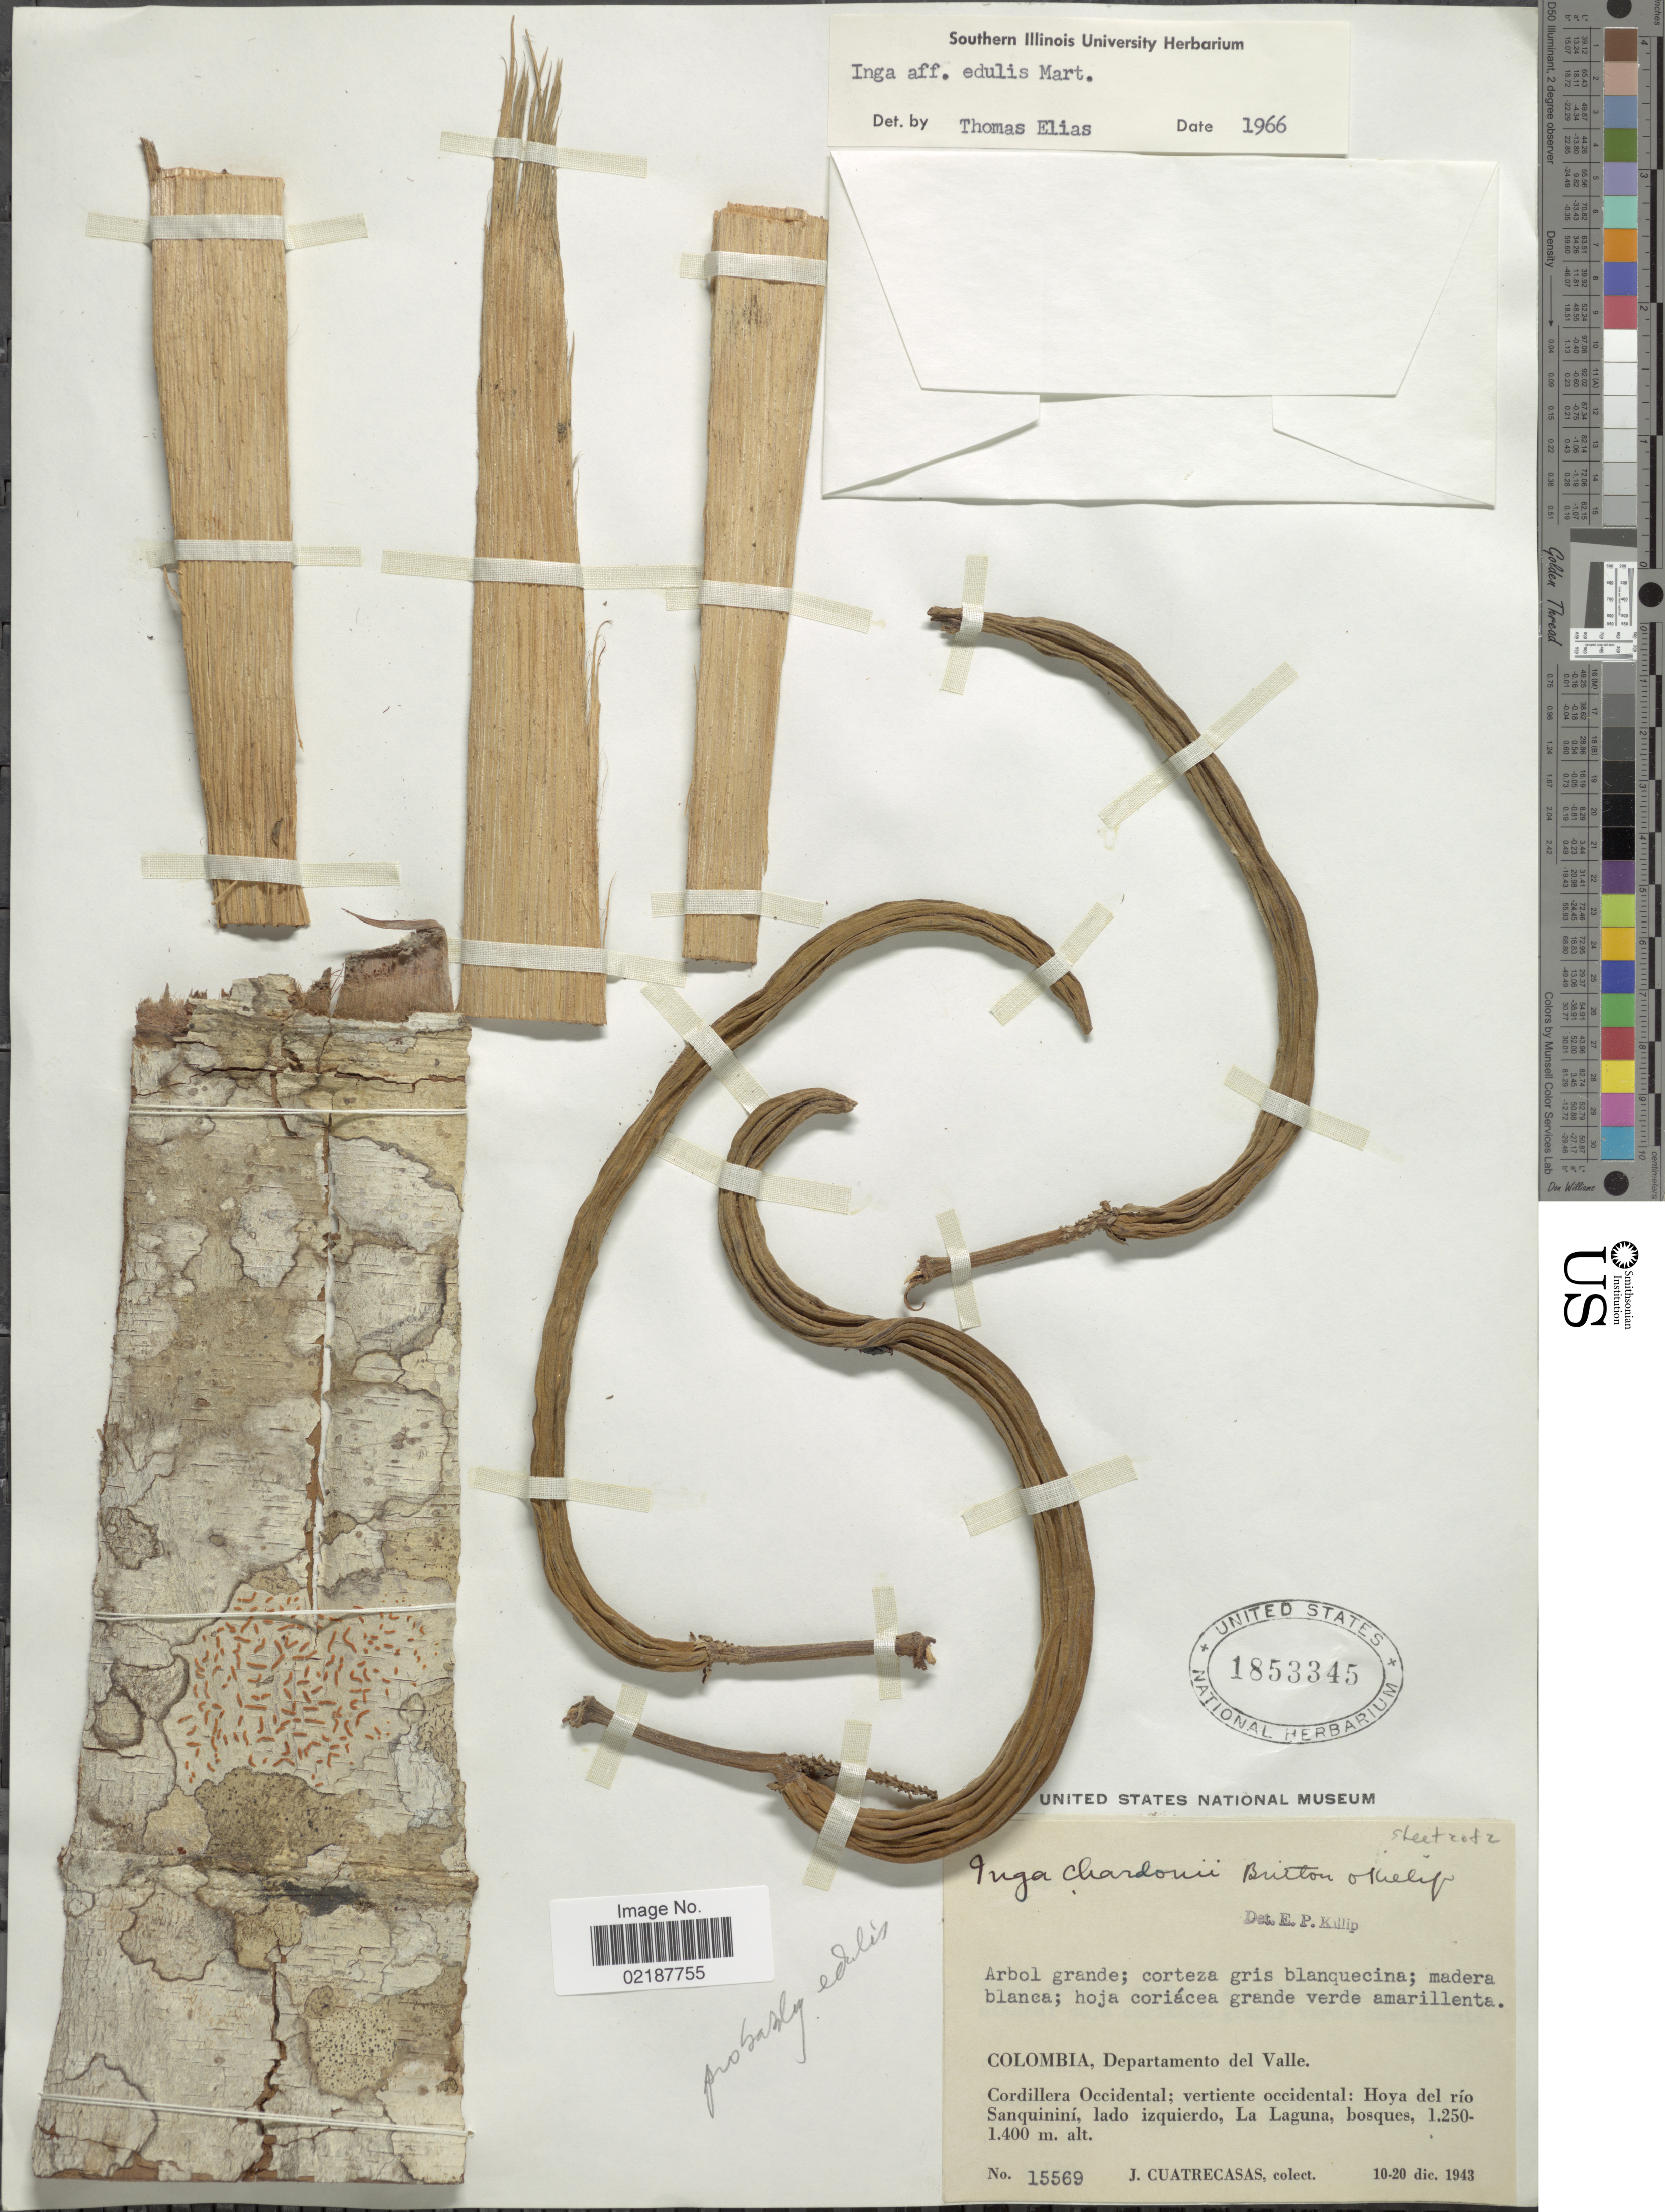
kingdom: Plantae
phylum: Tracheophyta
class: Magnoliopsida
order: Fabales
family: Fabaceae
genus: Inga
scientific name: Inga edulis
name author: Mart.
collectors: J. Cuatrecasas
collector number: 15569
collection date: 1943-12-10/1943-12-20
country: Colombia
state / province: Valle del Cauca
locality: Departamento del Valle, Cordillera Occidental; vertiente occidental; Hoya del rio Sanquinini, lado izquierdo, La Laguna, bosques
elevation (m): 1250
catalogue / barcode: US 1853345